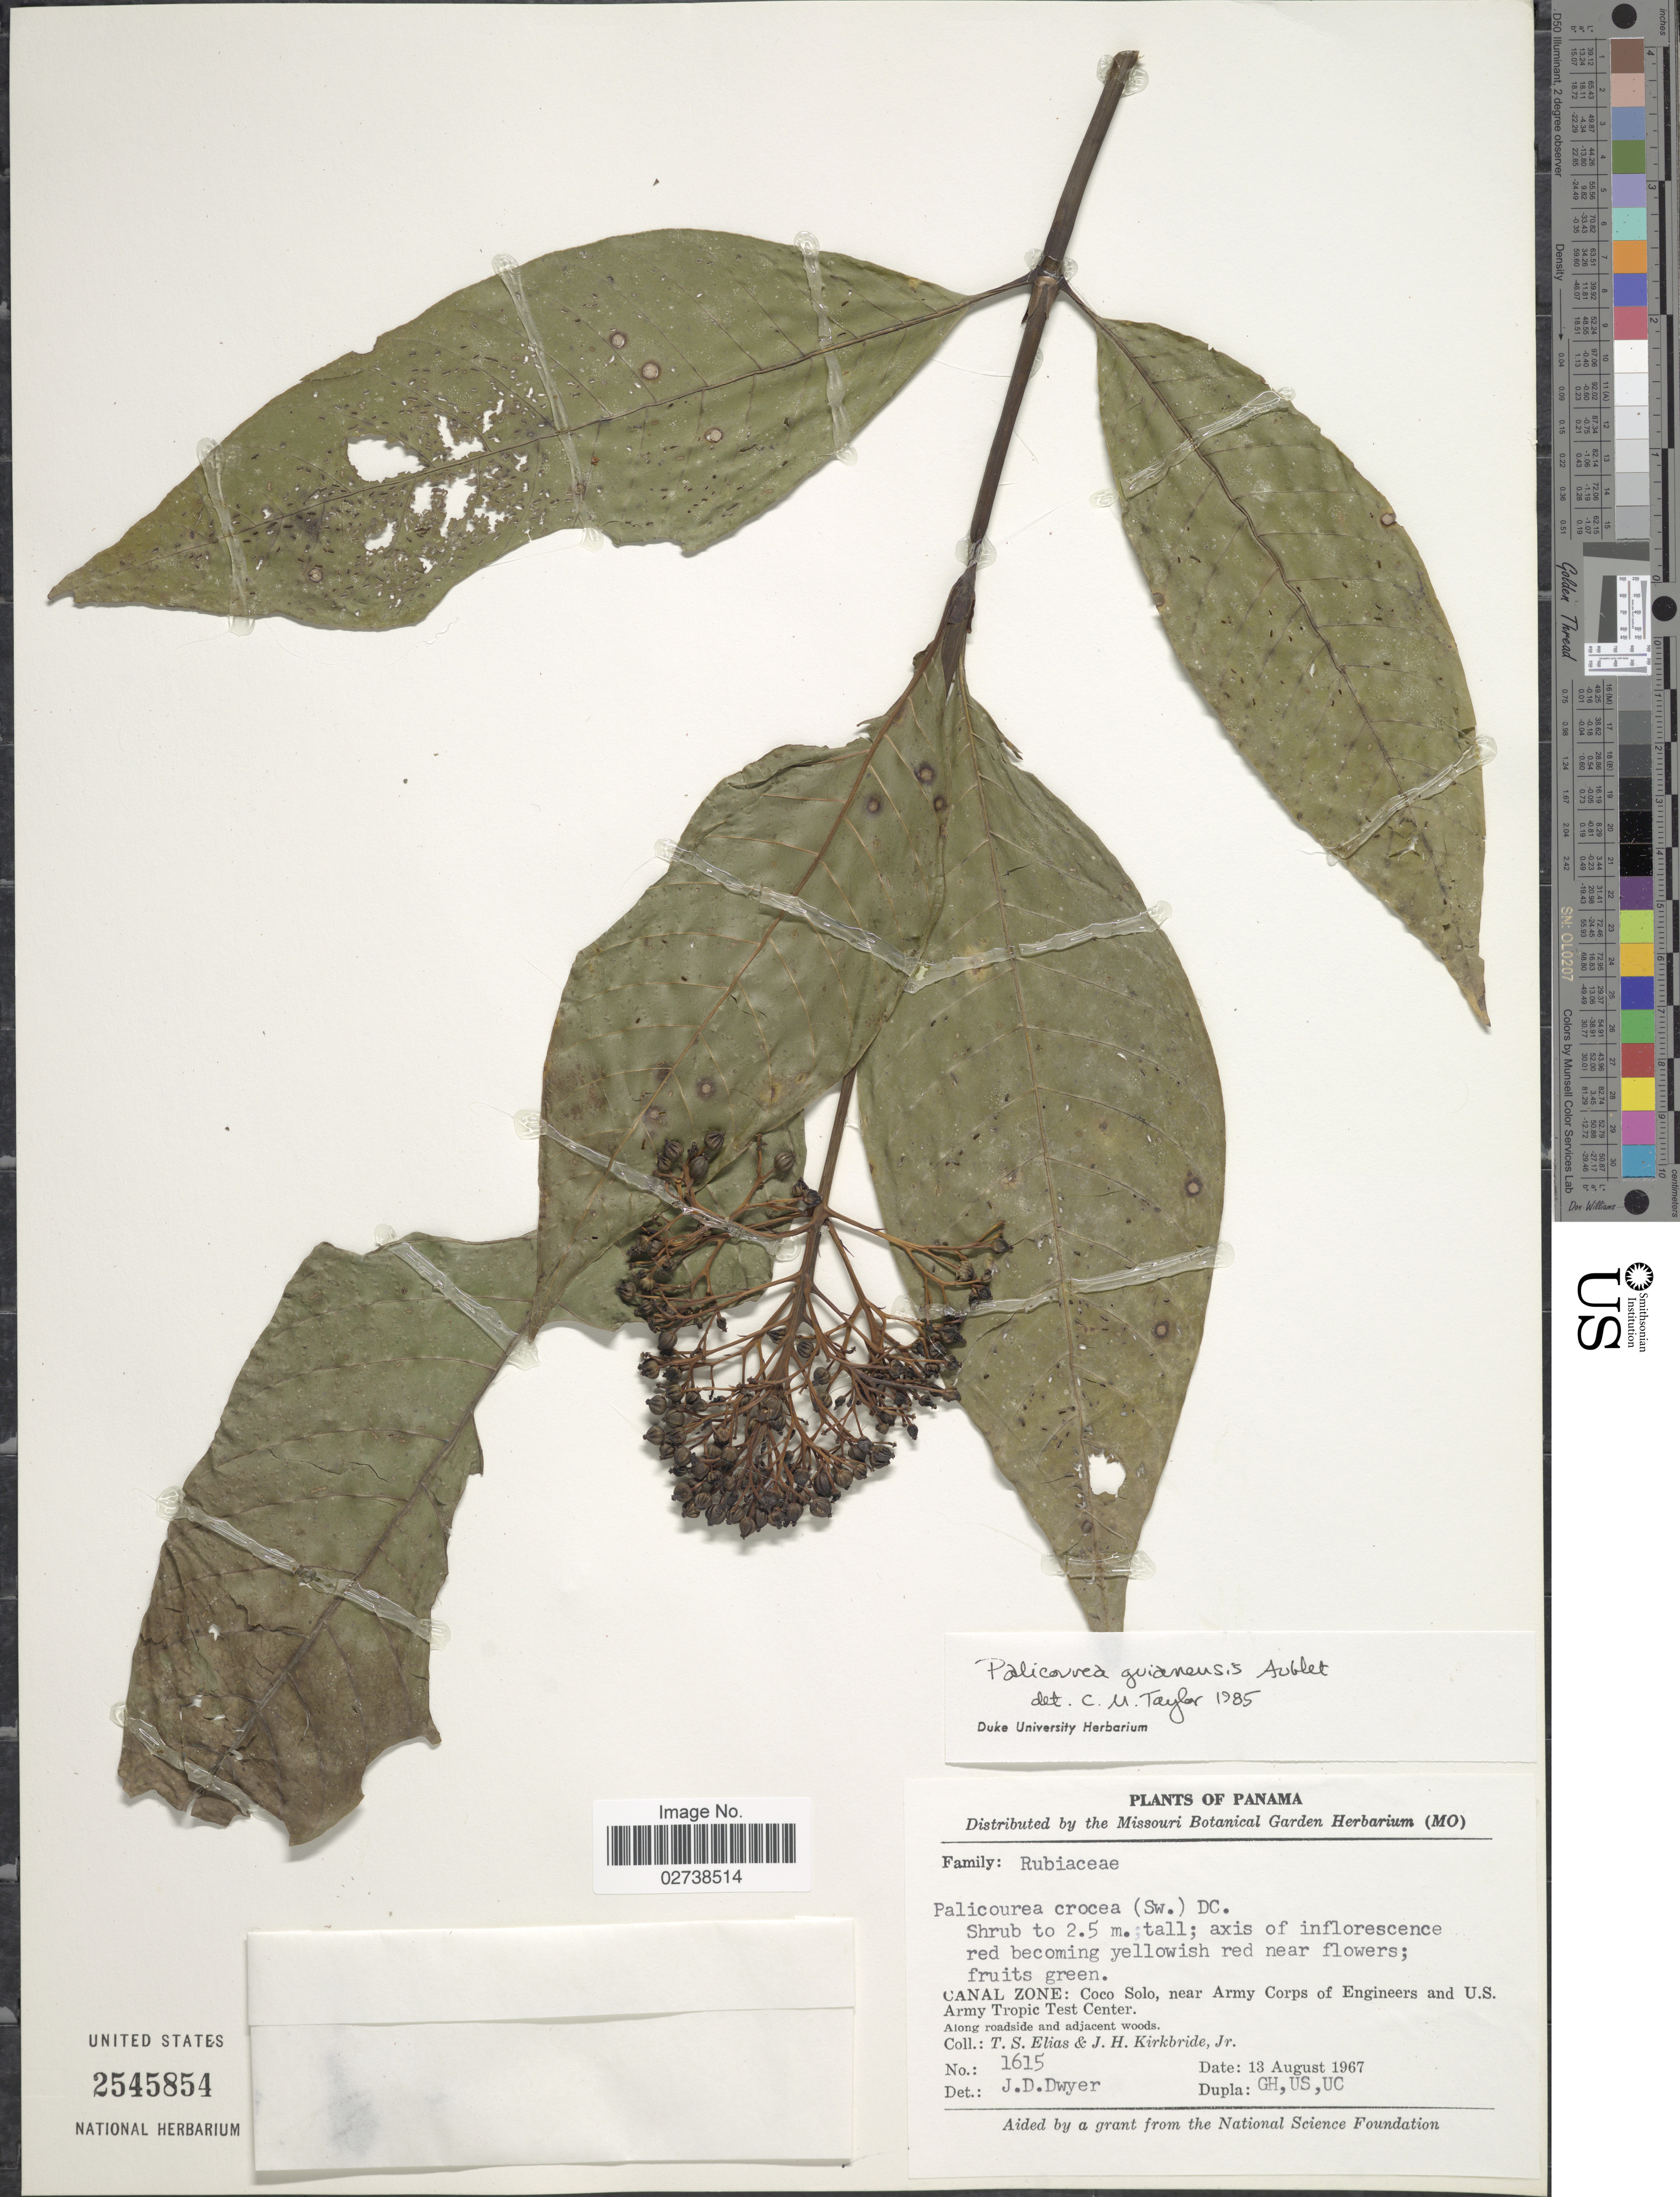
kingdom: Plantae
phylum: Tracheophyta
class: Magnoliopsida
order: Gentianales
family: Rubiaceae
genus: Palicourea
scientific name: Palicourea guianensis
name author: Aubl.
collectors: T. S. Elias & J. H. Kirkbride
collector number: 1615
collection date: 1967-08-13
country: Panama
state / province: Colón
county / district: Canal Zone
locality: Canal Zone: Coco Solo, near Army Corps of Engineers and U.S. Army Tropic Test Center. along roadside and adjacent woods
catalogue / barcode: US 2545854